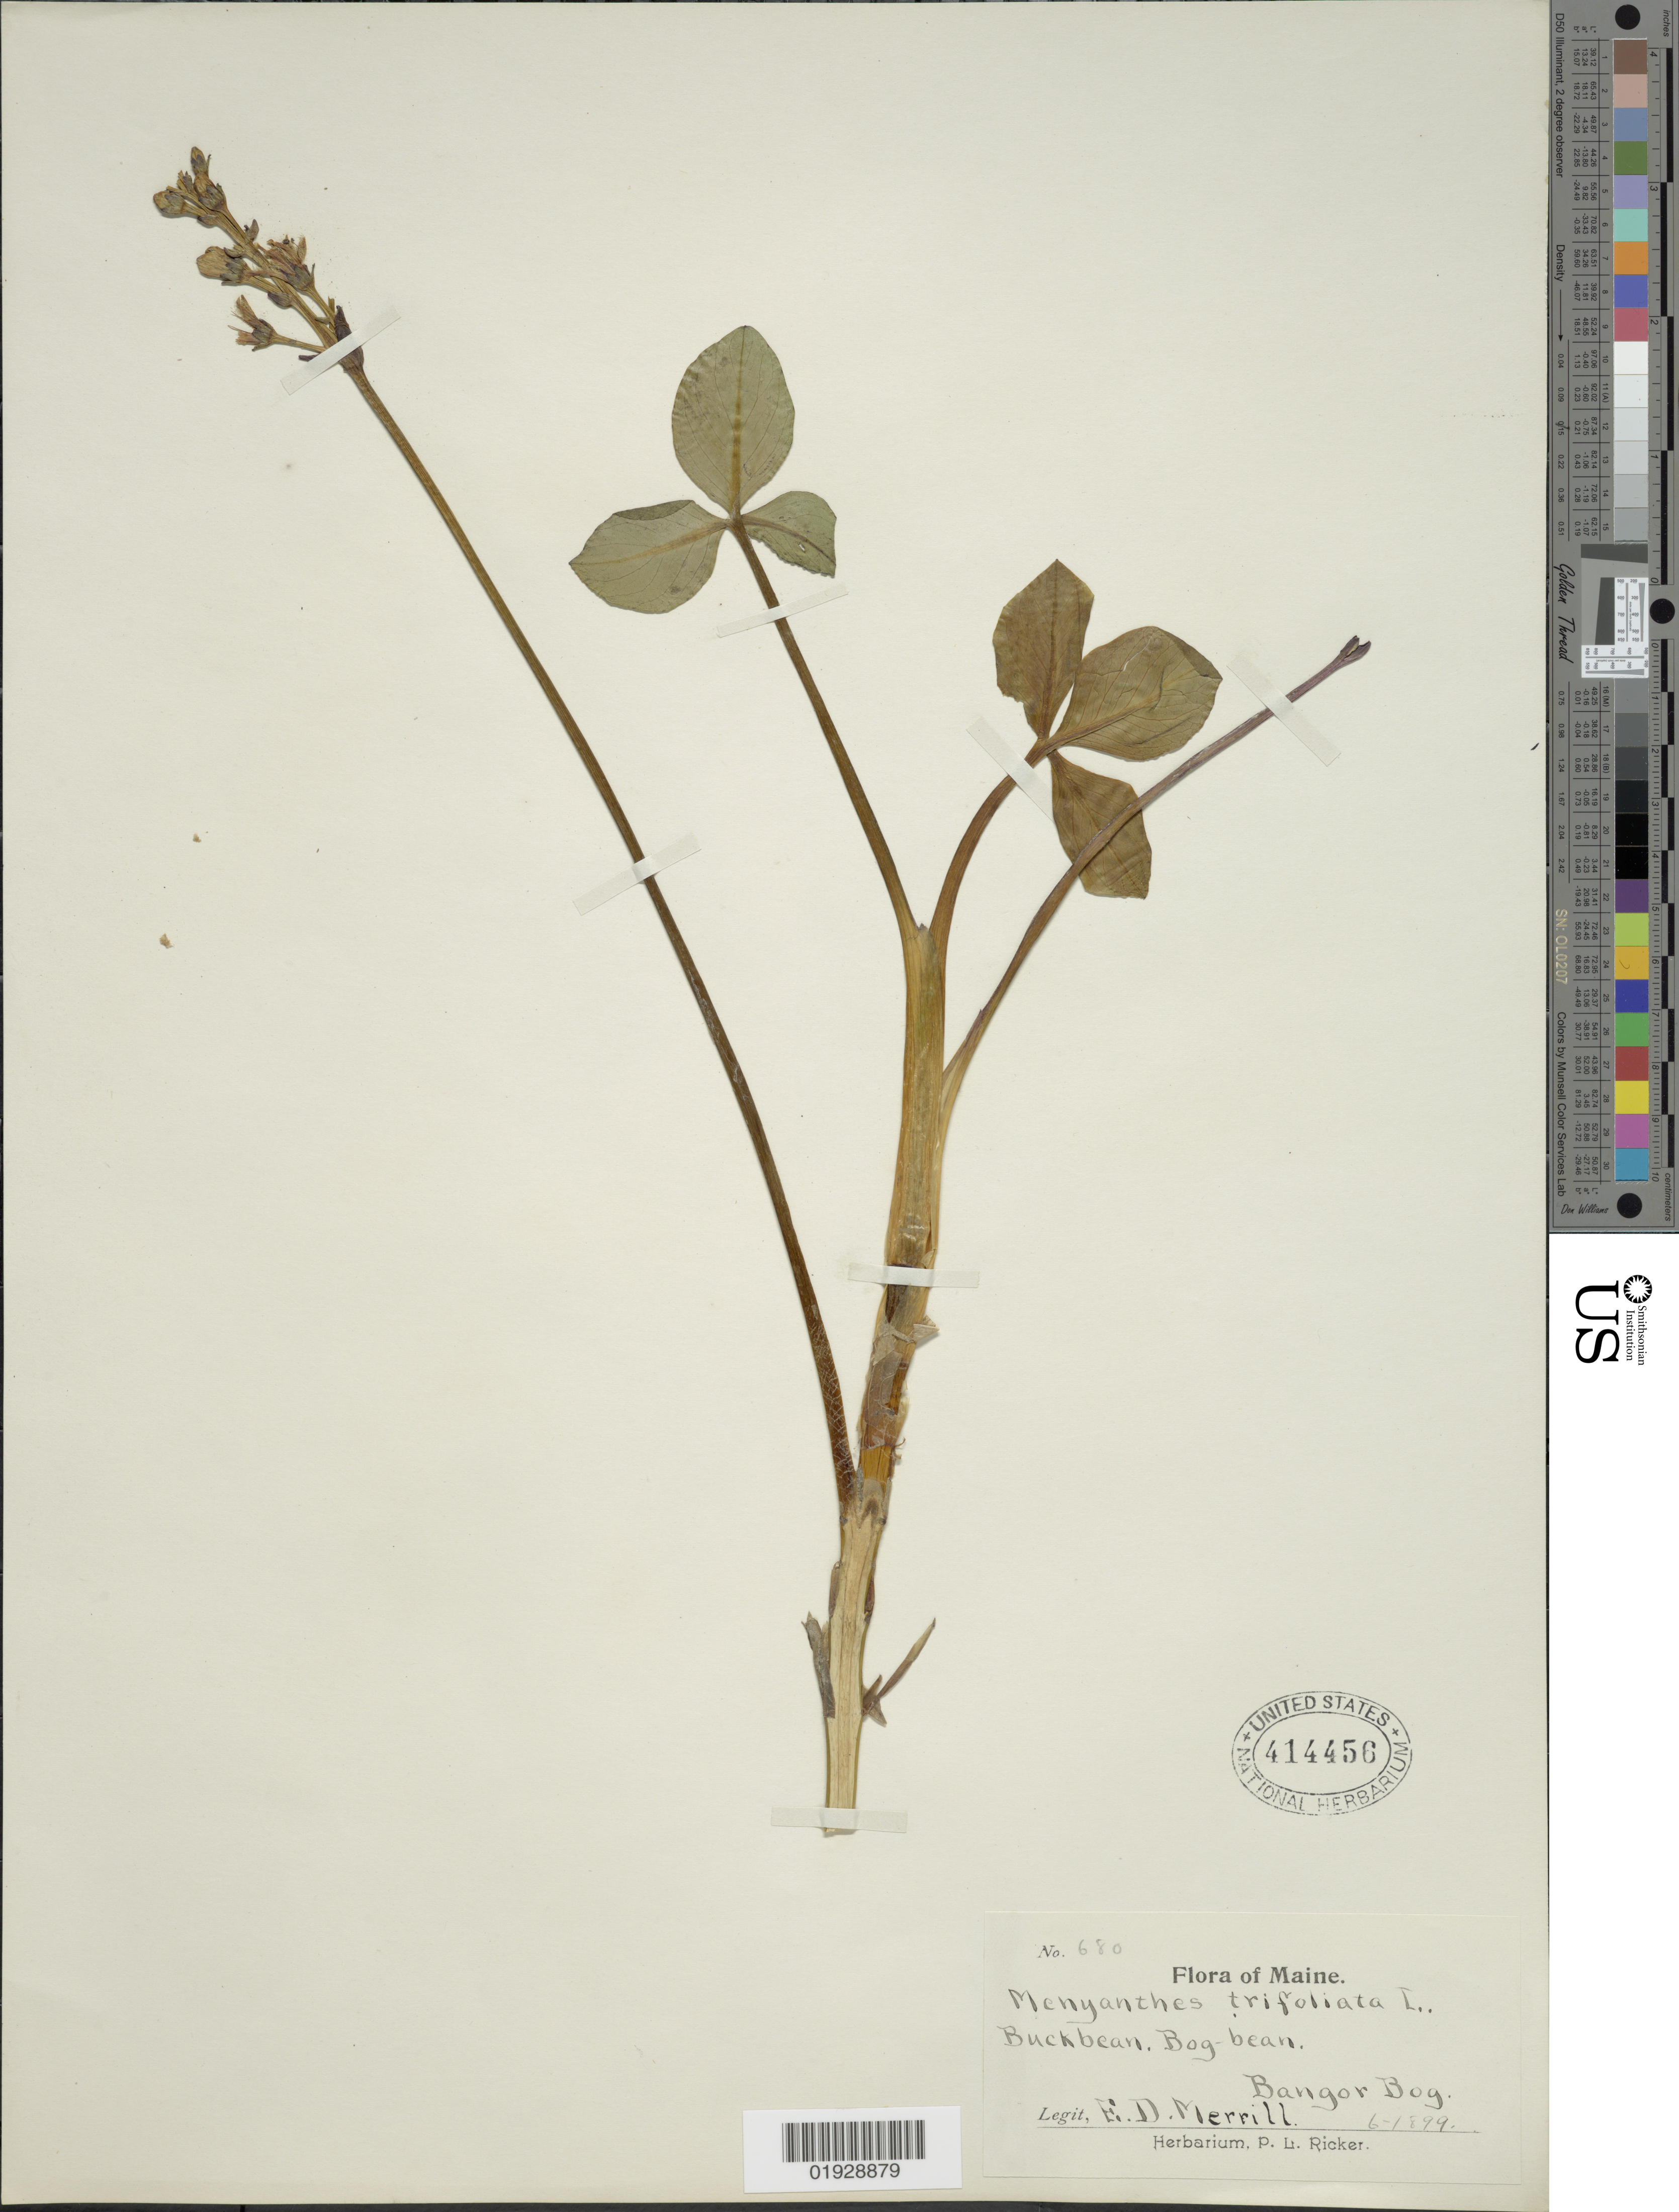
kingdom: Plantae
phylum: Tracheophyta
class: Magnoliopsida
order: Asterales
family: Menyanthaceae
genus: Menyanthes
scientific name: Menyanthes trifoliata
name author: L.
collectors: E. D. Merrill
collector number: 680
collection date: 1899-06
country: United States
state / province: Maine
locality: Buckbean. Bog Bean, Bangor Bog.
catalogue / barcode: US 414456